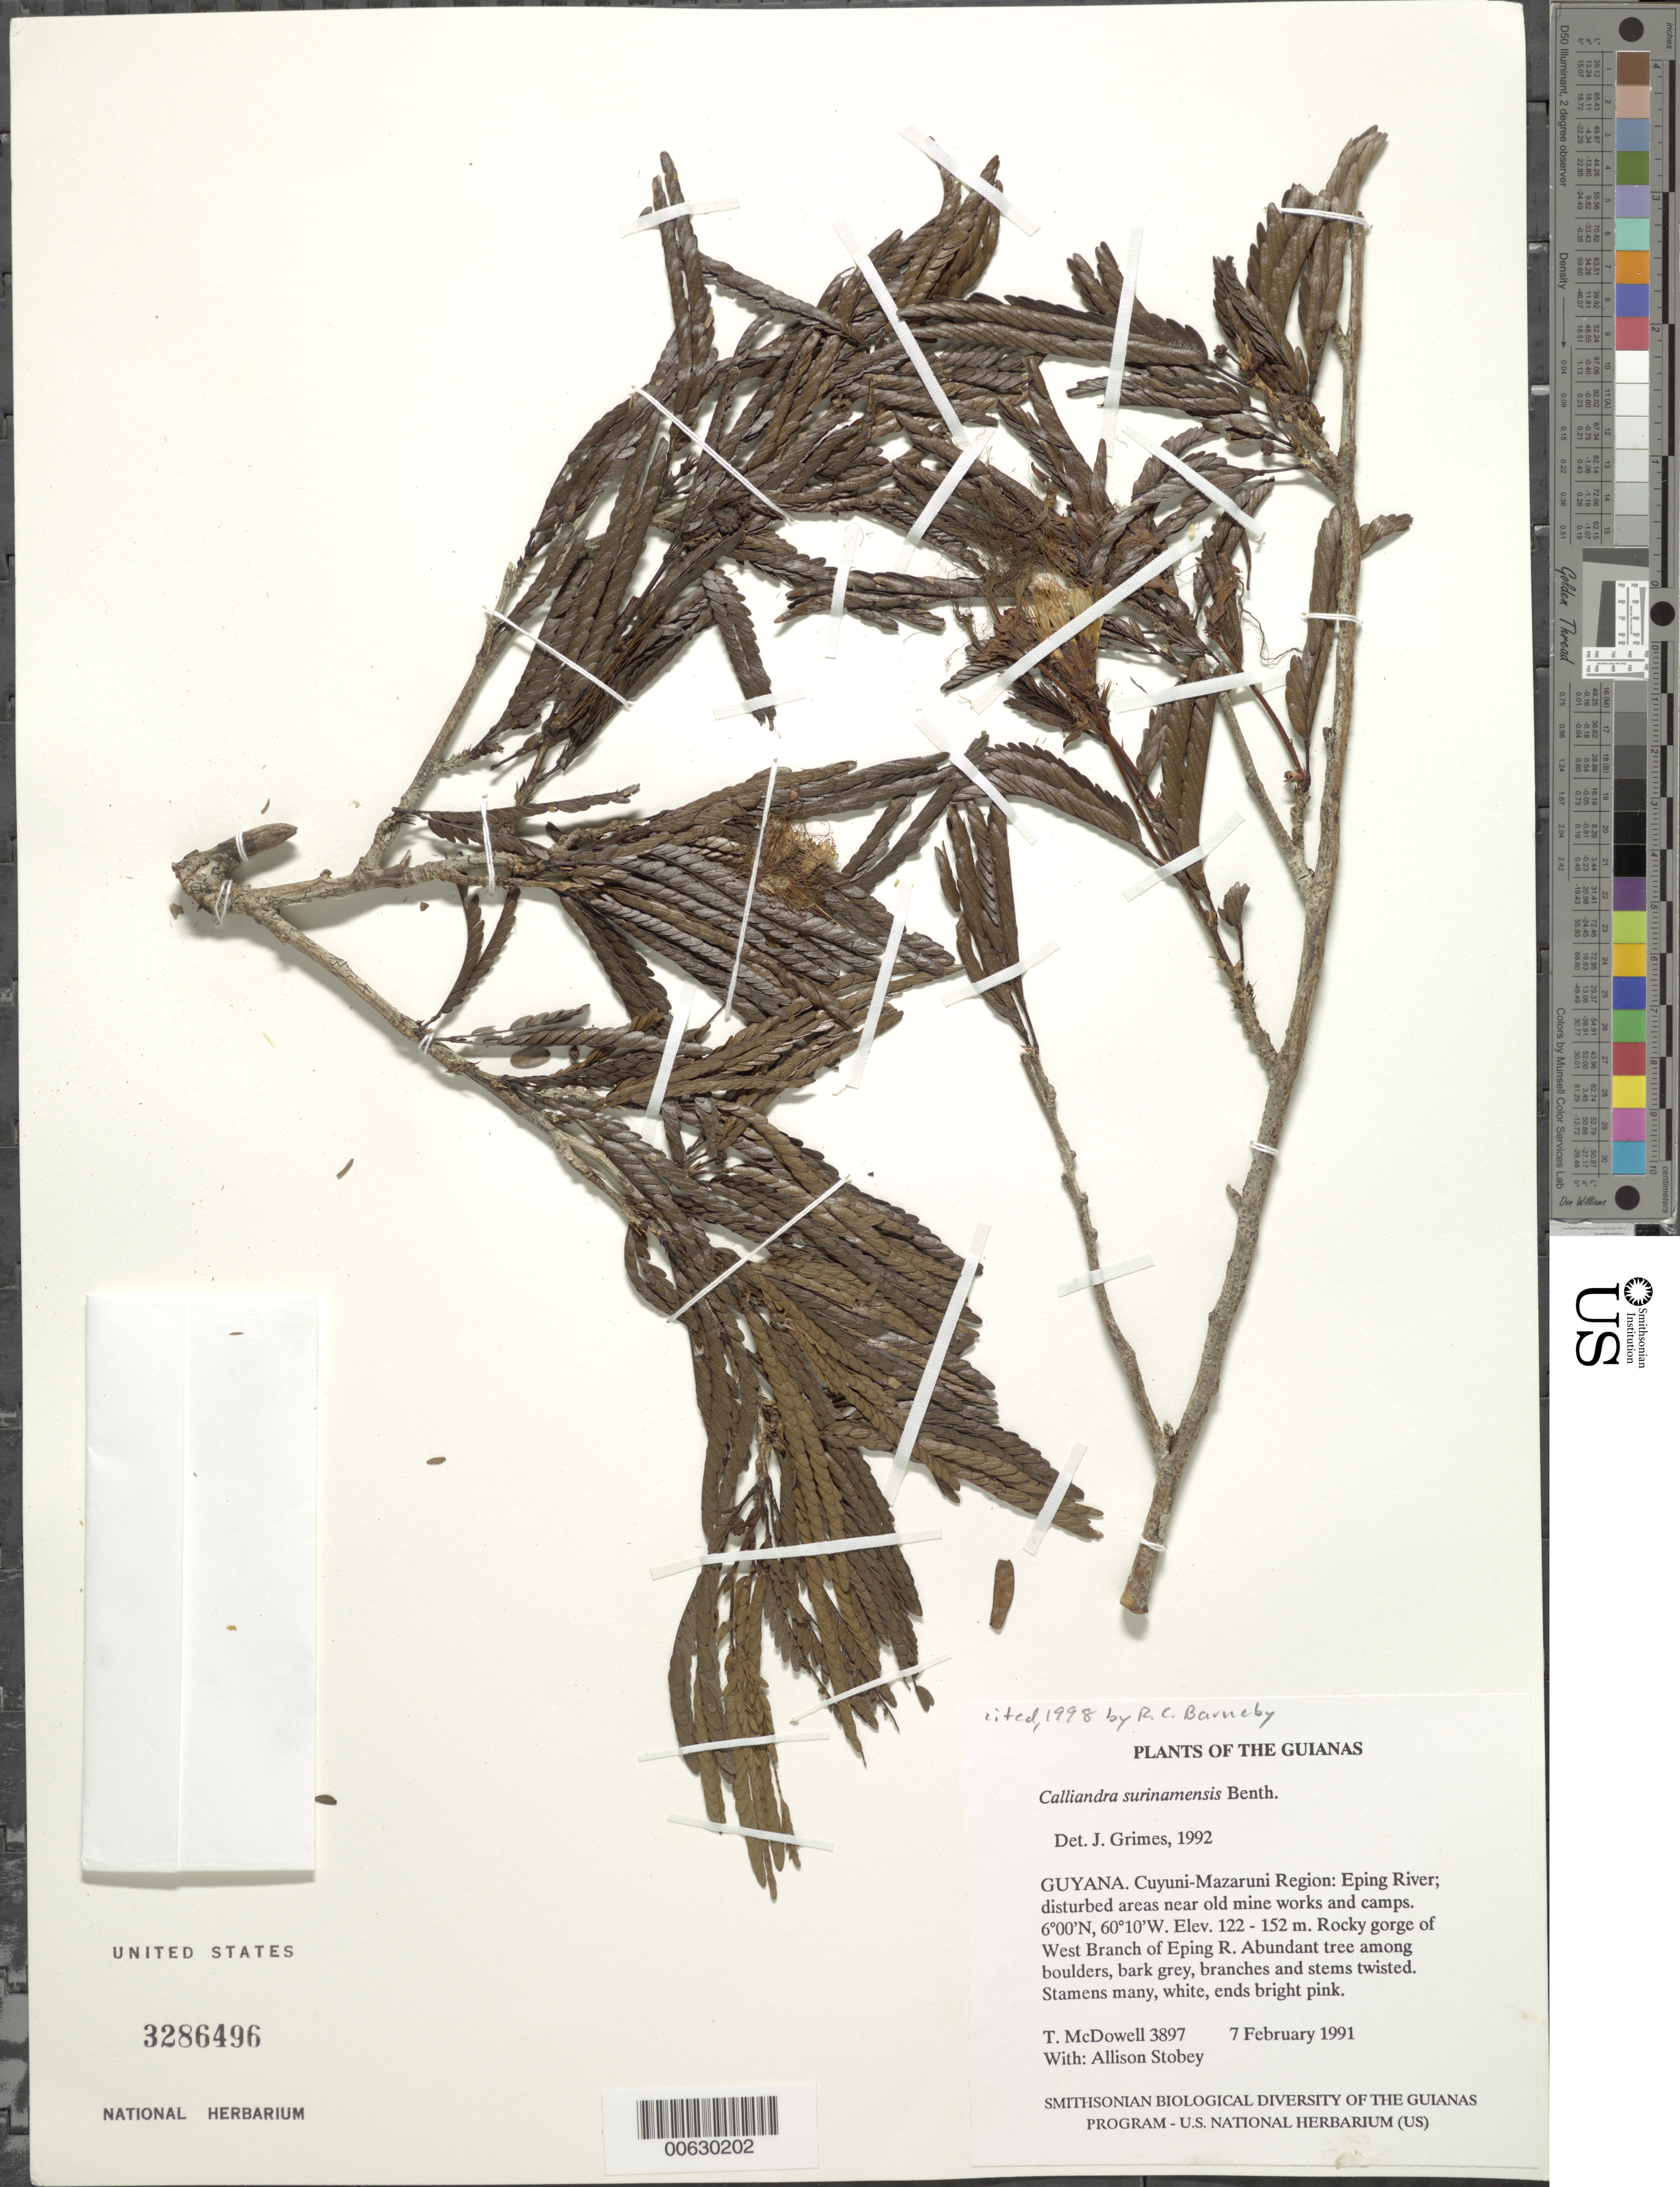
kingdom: Plantae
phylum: Tracheophyta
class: Magnoliopsida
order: Fabales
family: Fabaceae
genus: Calliandra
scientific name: Calliandra surinamensis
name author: Benth.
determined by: Grimes, J.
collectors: T. McDowell & A. Stobey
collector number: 3897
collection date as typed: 7 February 1991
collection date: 1991-02-07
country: Guyana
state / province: Cuyuni-Mazaruni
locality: West Branch of Eping River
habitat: Disturbed areas near old mine works and camps. Alluvial terrace and river flood plain. Rocky gorge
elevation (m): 122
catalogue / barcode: US 3286496